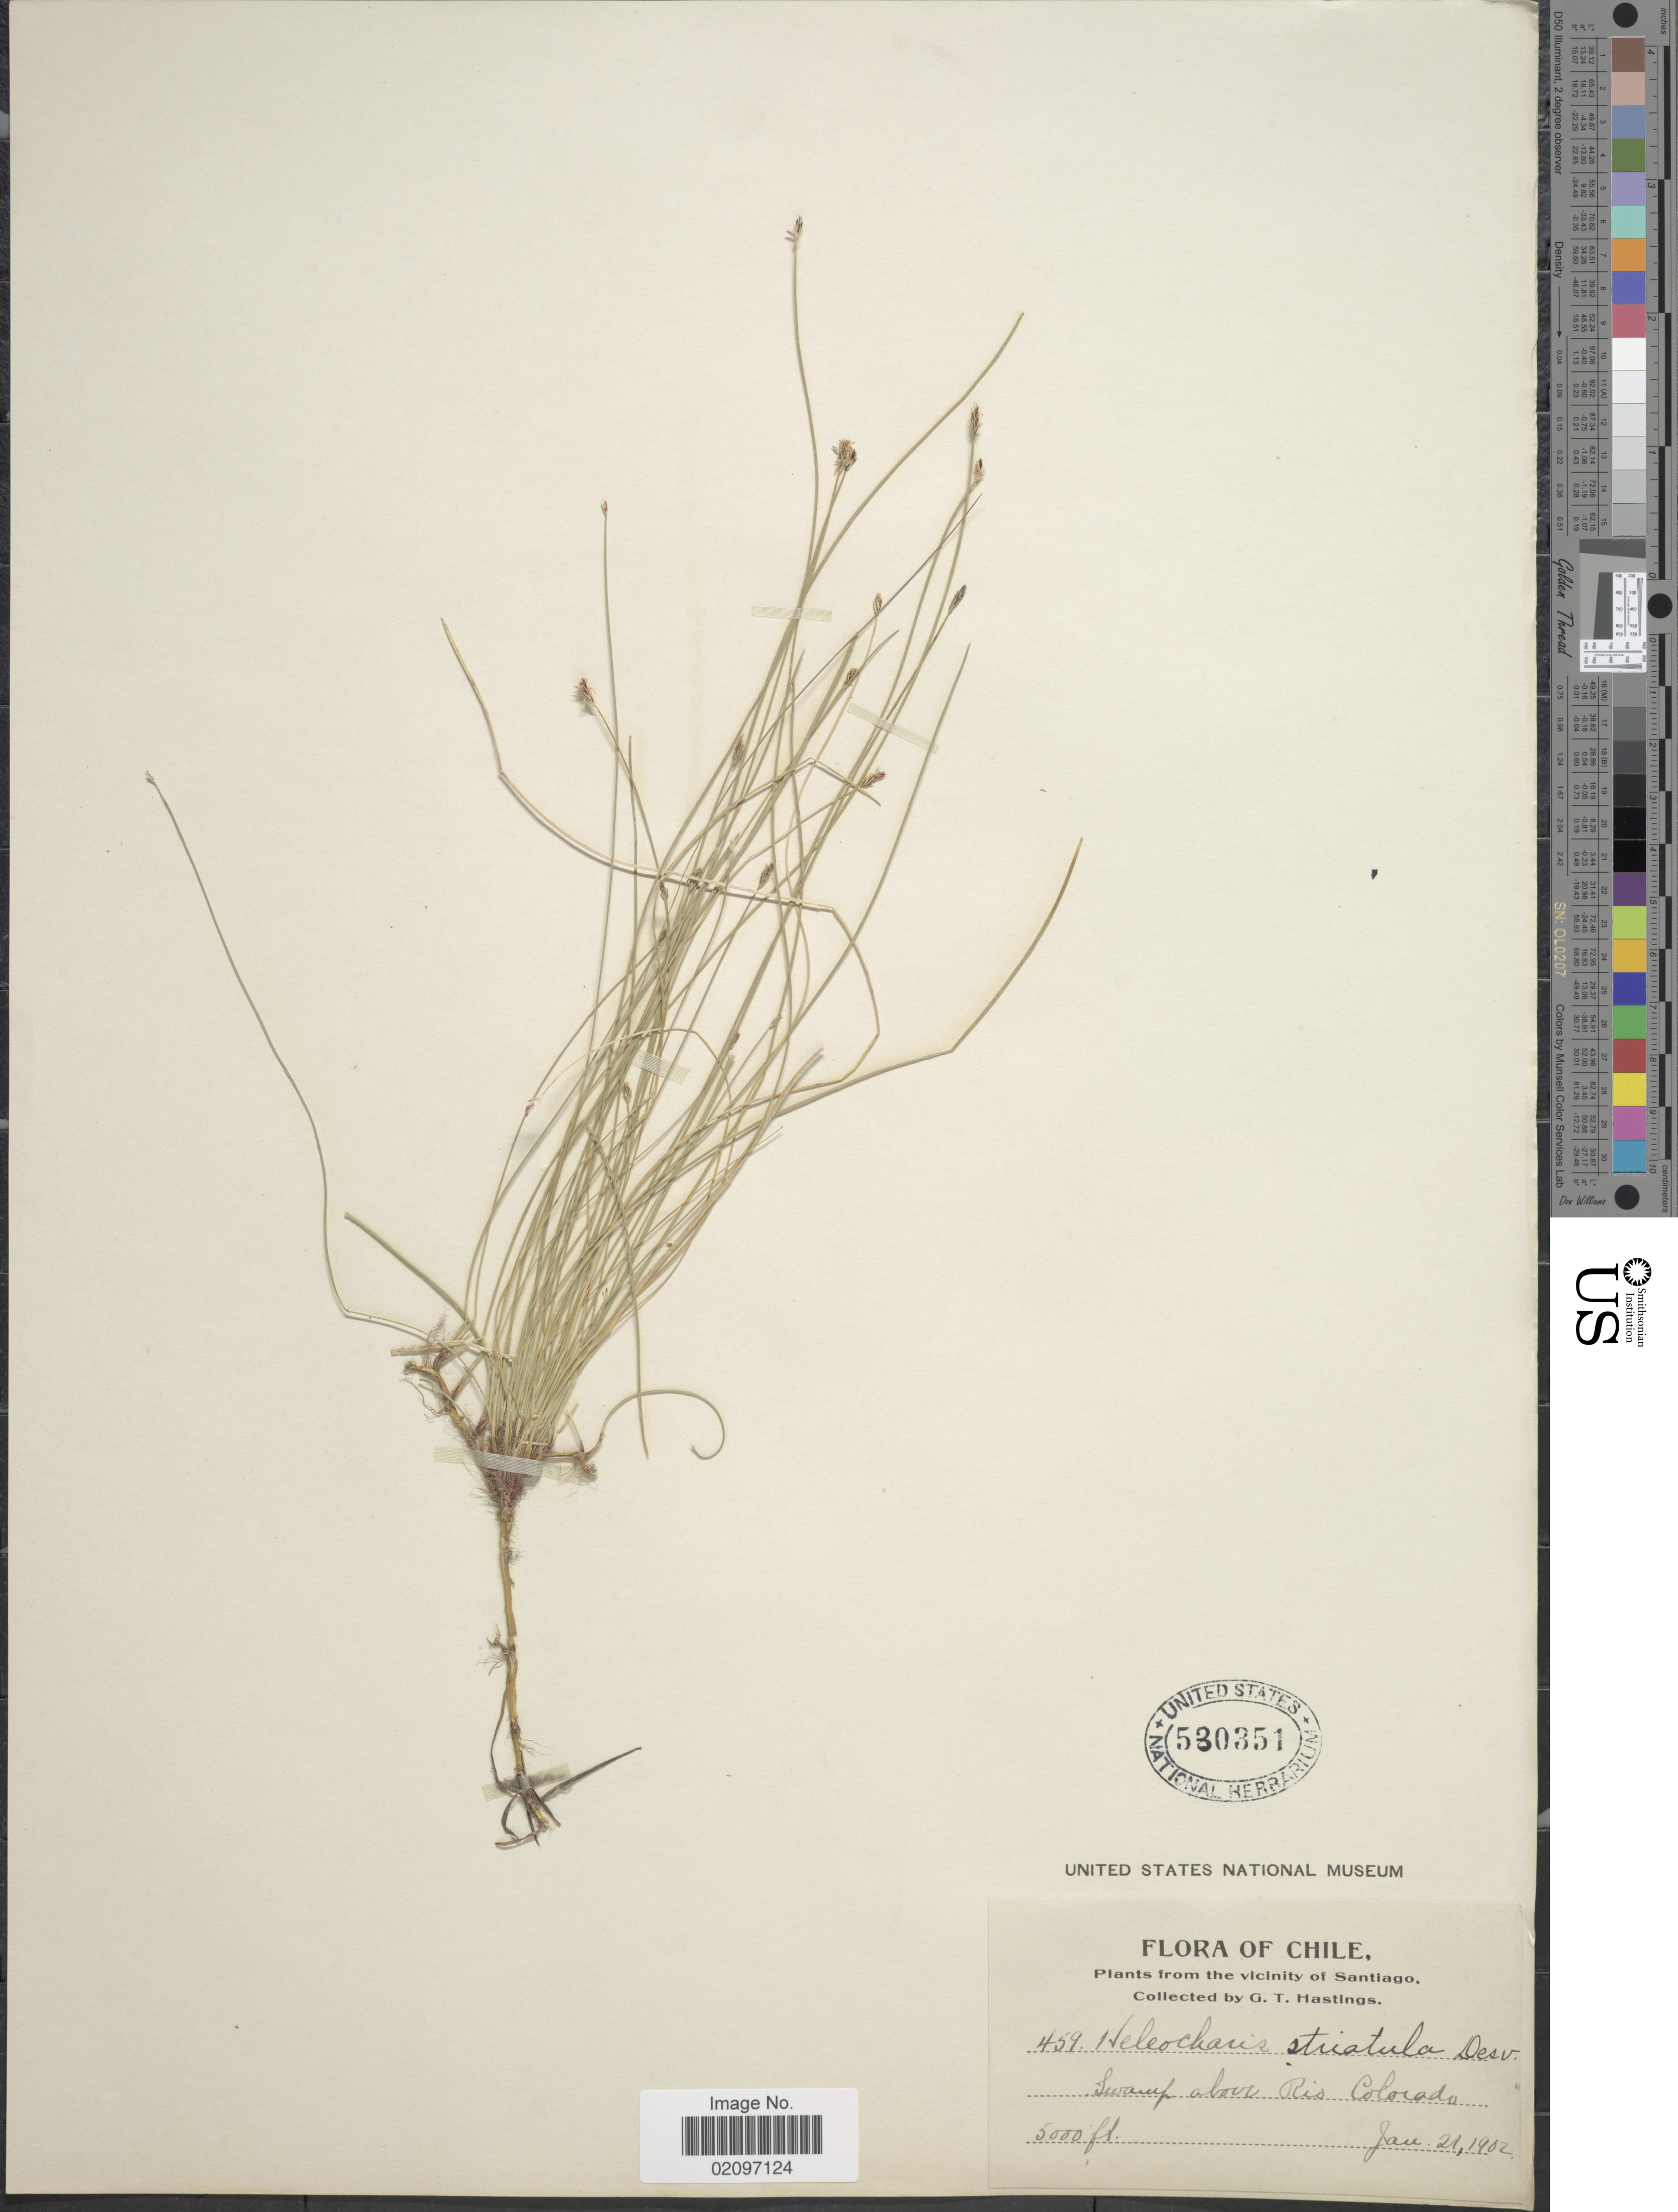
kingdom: Plantae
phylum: Tracheophyta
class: Liliopsida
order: Poales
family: Cyperaceae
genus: Eleocharis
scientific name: Eleocharis bonariensis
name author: Nees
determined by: Strong, Mark T., (BOT), Smithsonian Institution - National Museum of Natural History (UNITED STATES)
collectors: G. Hastings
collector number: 459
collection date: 1902-01-21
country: Chile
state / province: Región Metropolitana (RM)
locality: From the vicinity of Santiago, Swamp above Rio Colorado,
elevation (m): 1524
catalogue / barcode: US 530351